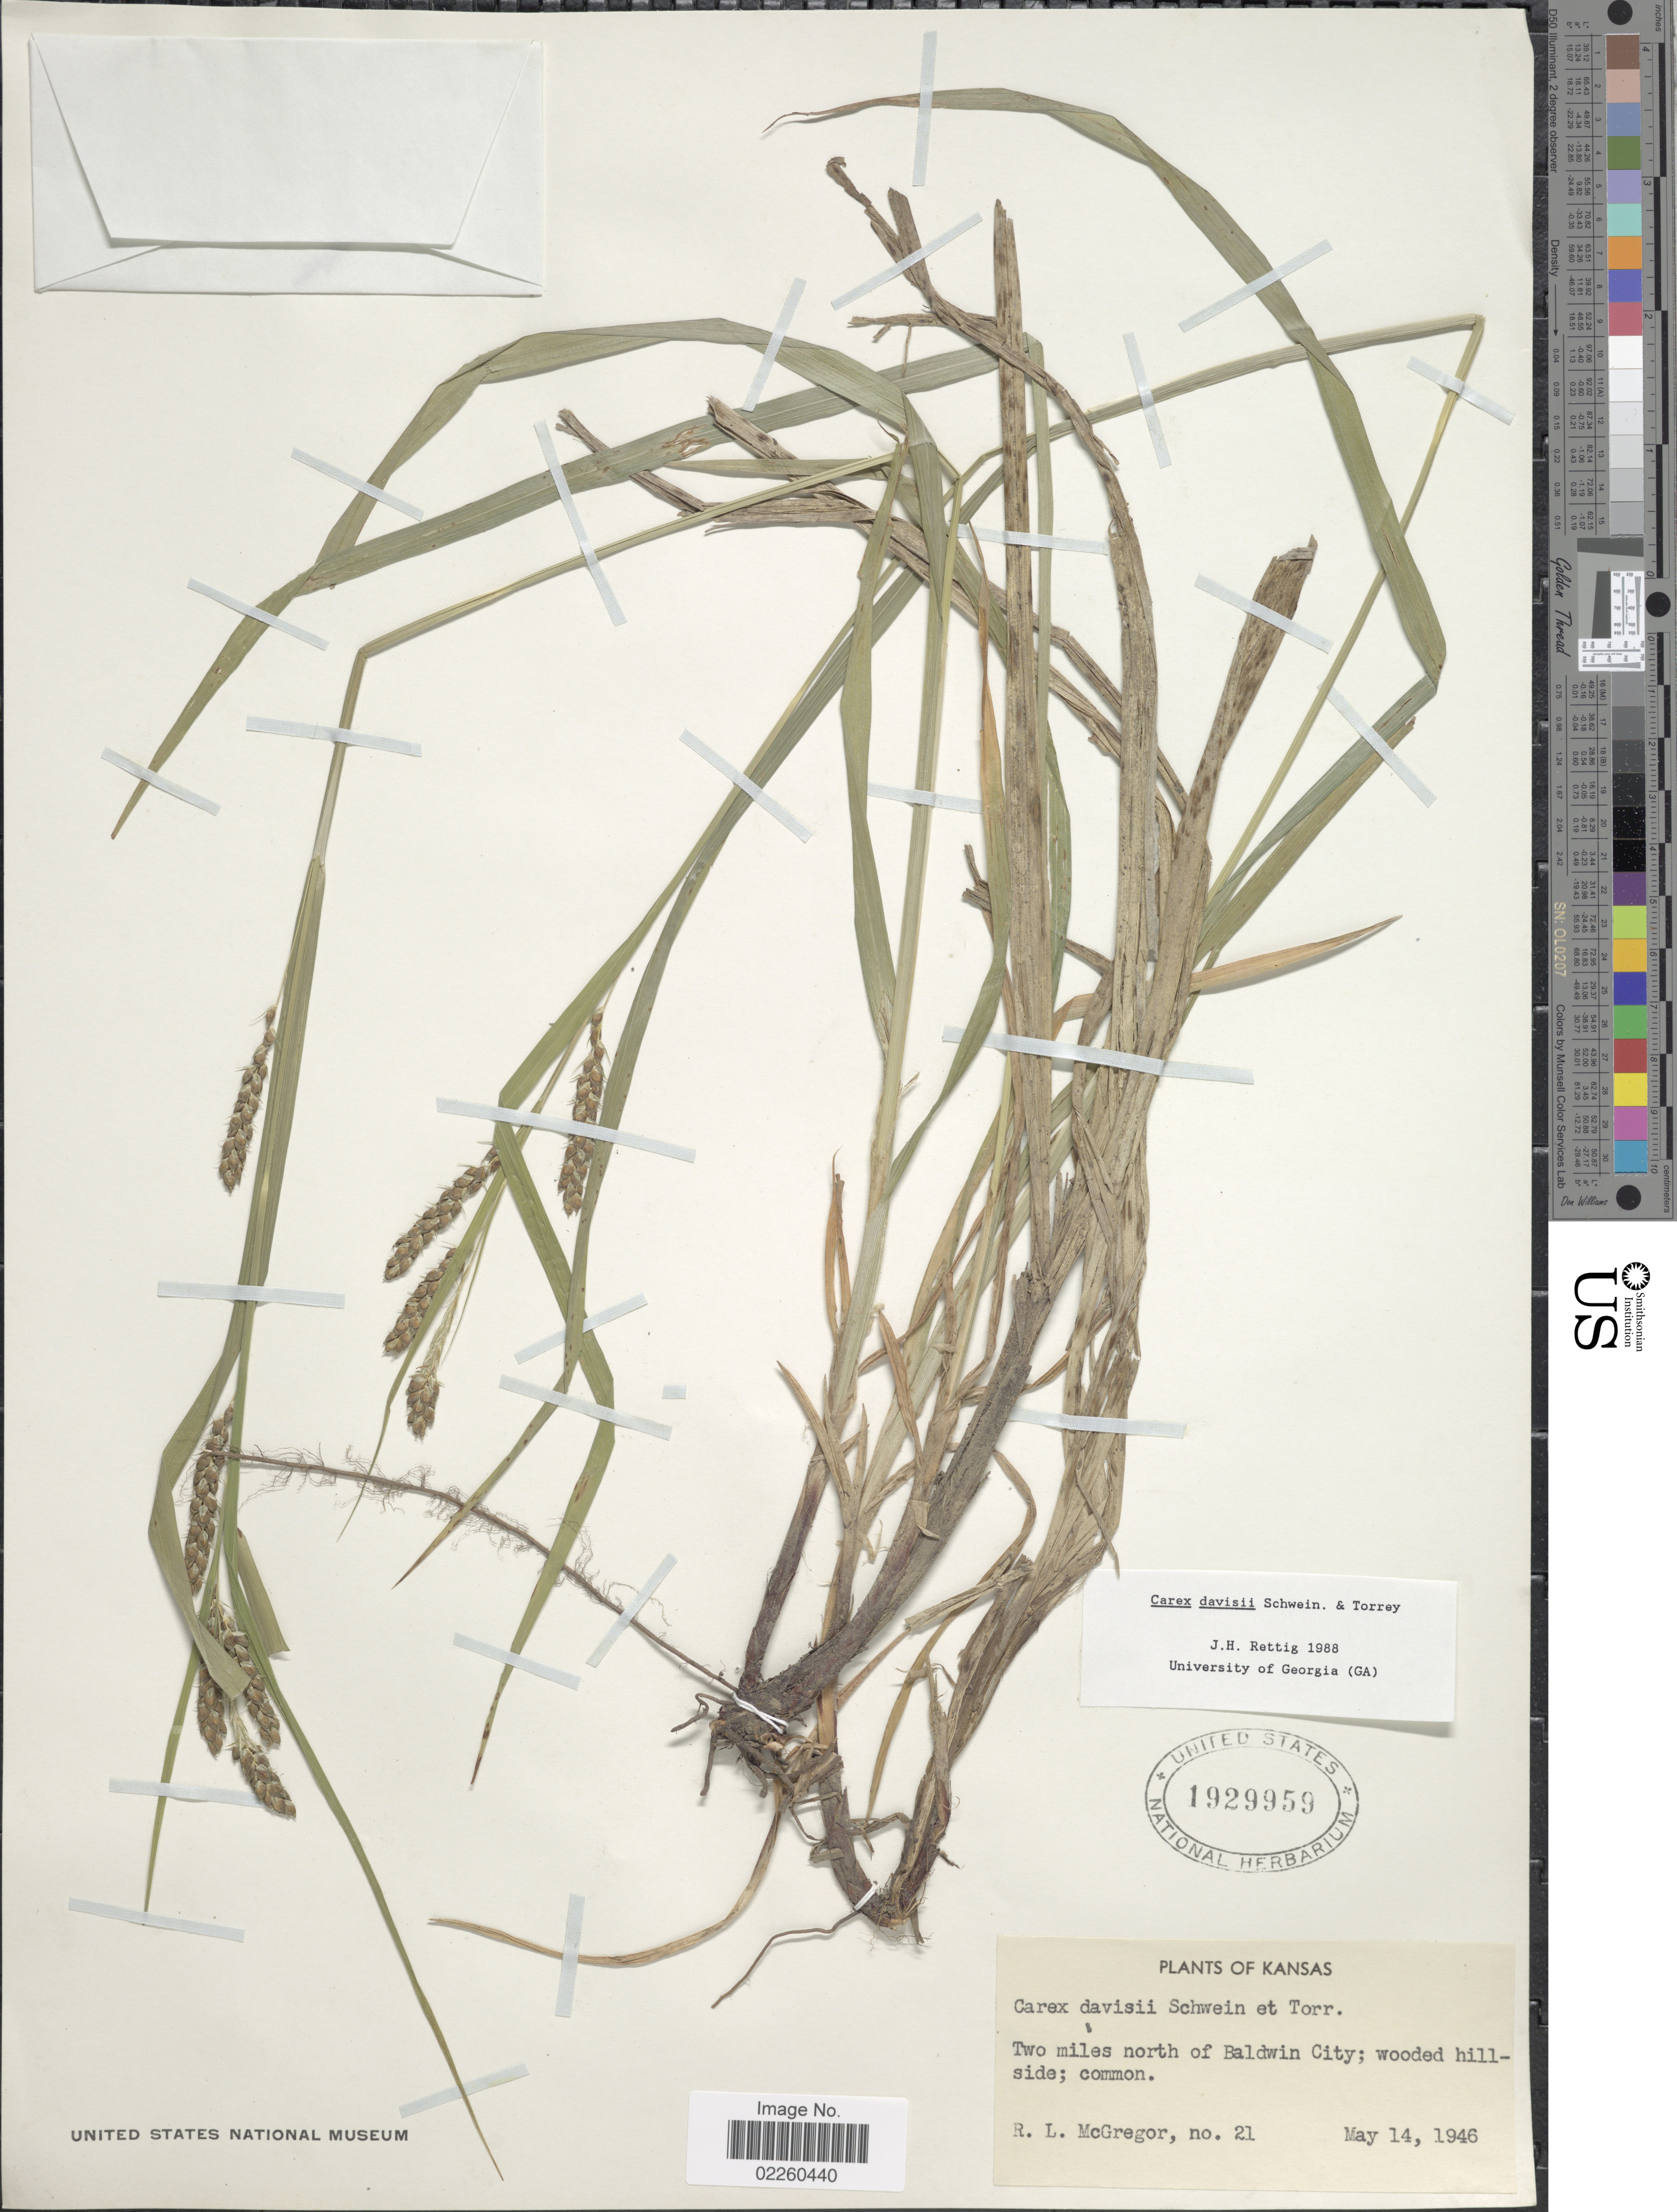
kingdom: Plantae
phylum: Tracheophyta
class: Liliopsida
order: Poales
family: Cyperaceae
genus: Carex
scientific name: Carex davisii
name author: Schwein. & Torr.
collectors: R. McGregor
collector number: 21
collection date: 1946-05-14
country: United States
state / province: Kansas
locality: Two miles north of Baldwin City; wooded hillside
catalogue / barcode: US 1929959